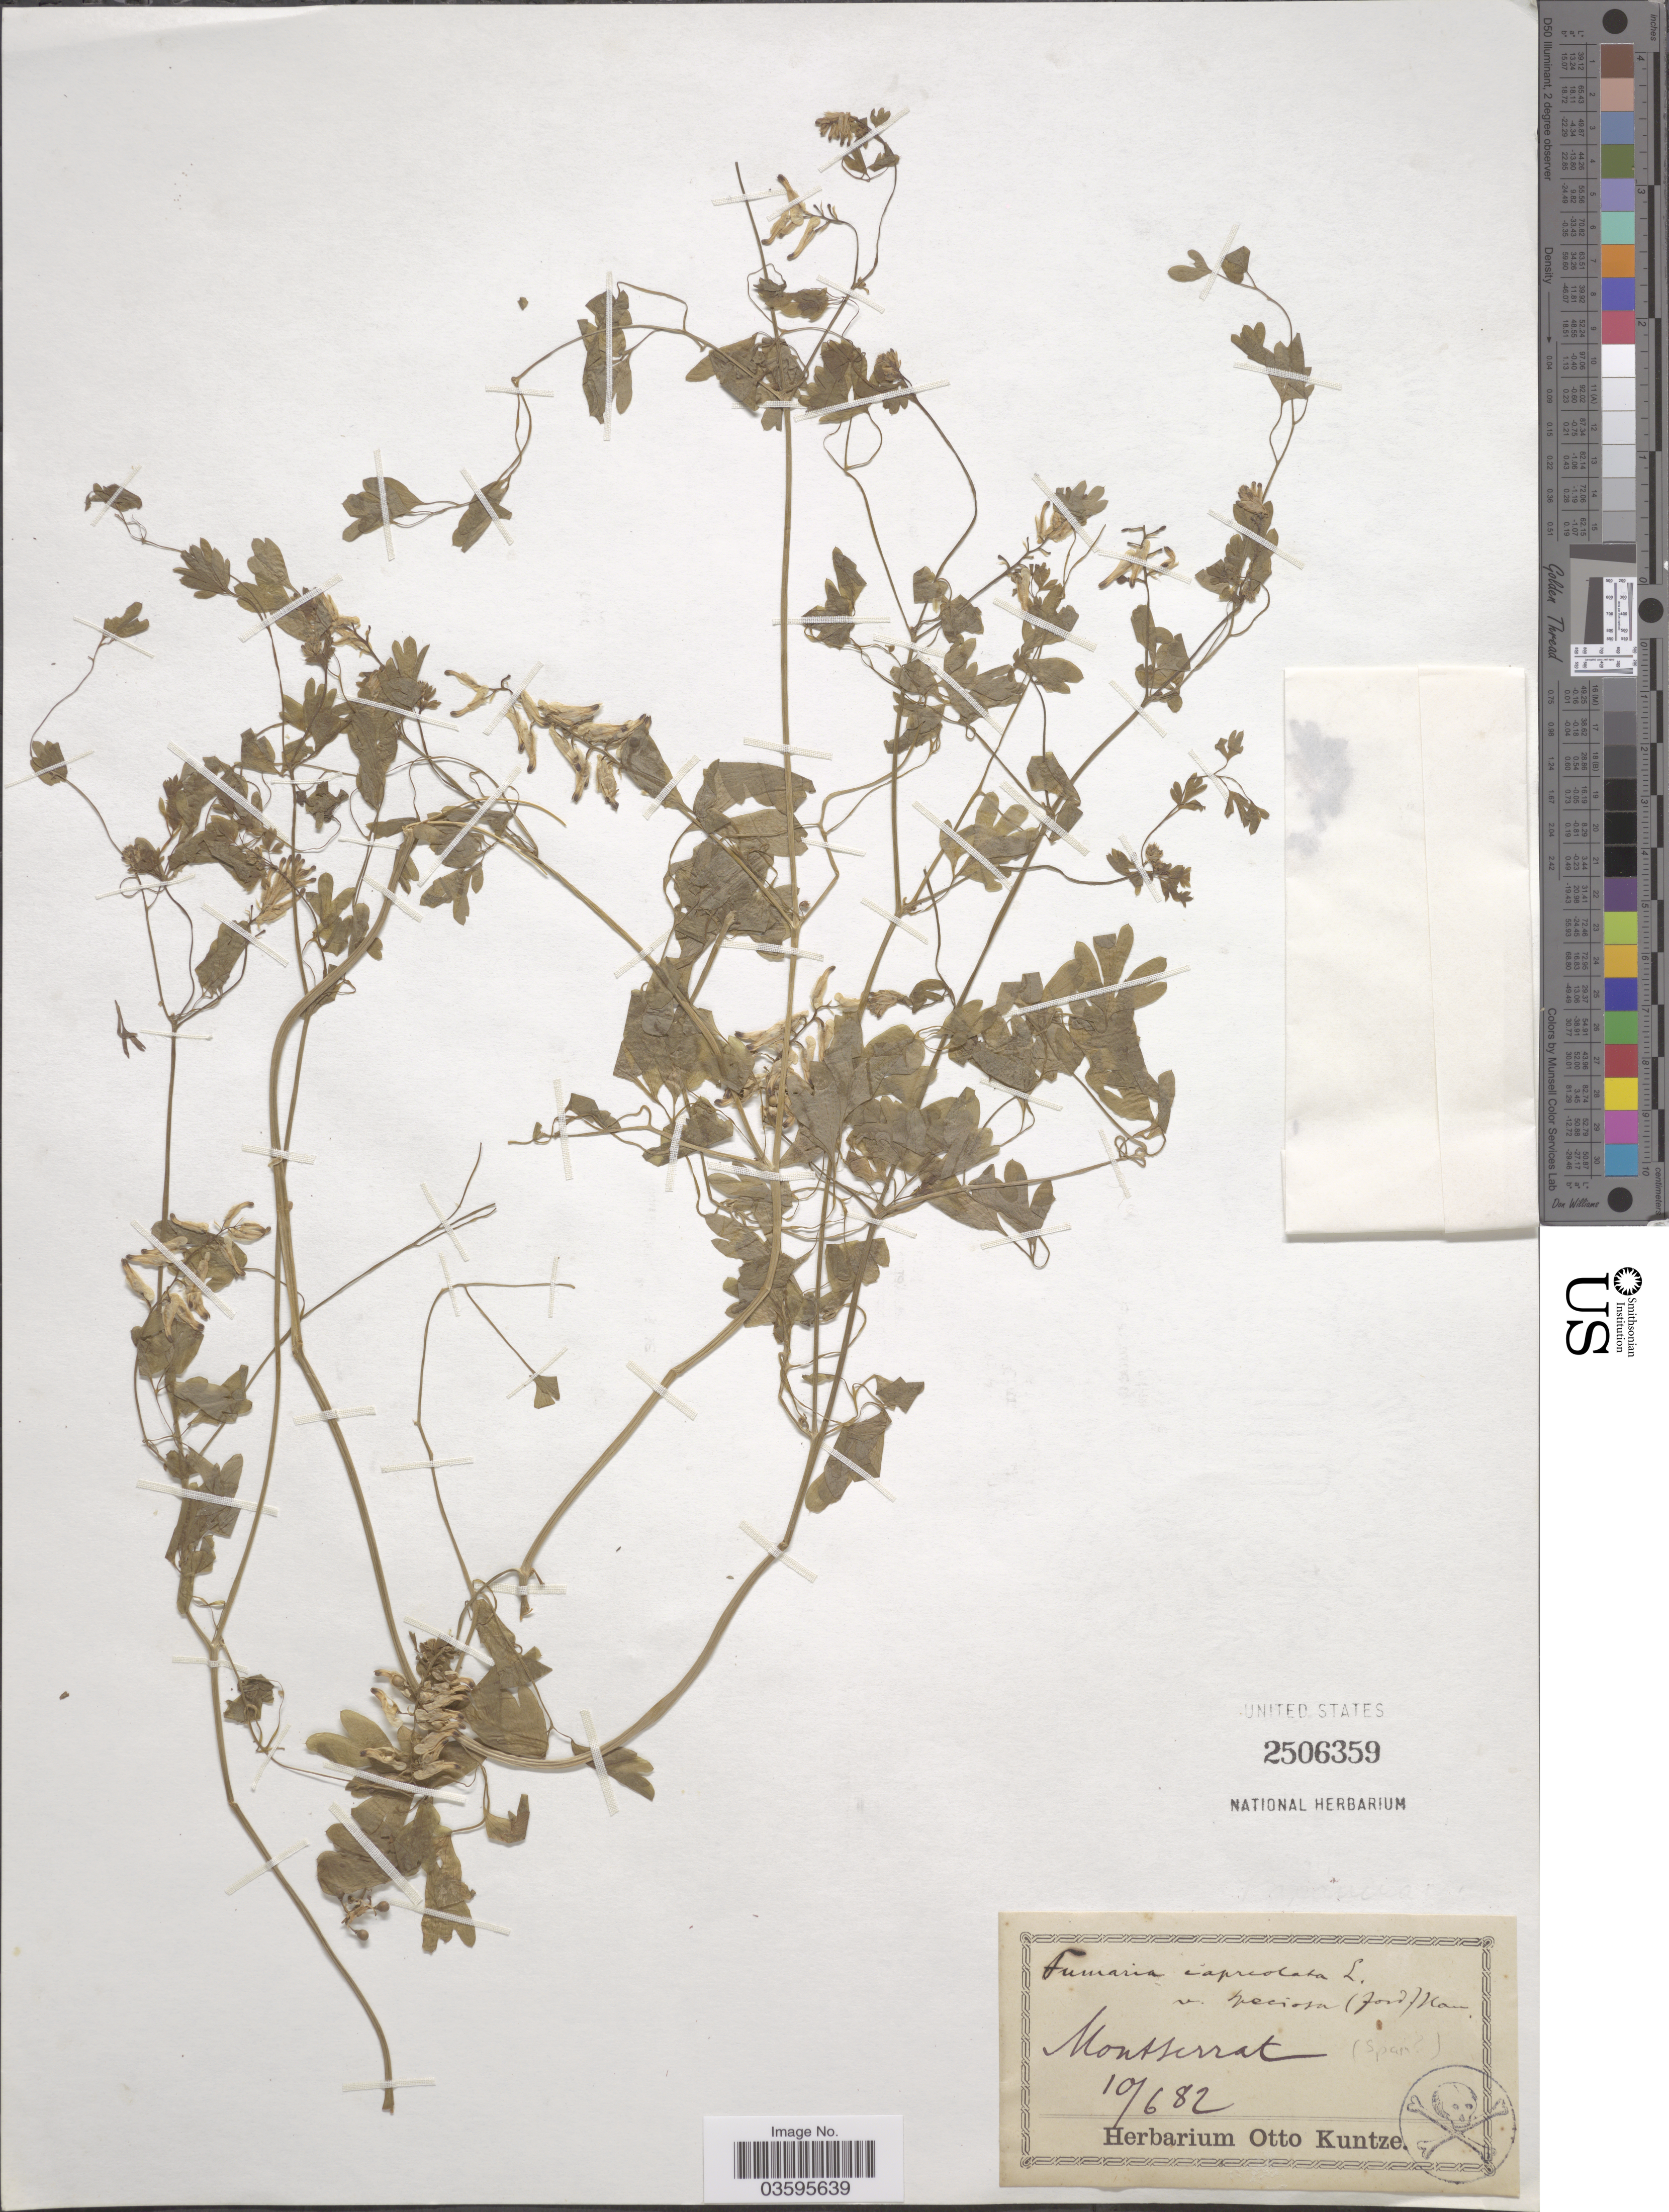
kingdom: Plantae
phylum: Tracheophyta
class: Magnoliopsida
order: Ranunculales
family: Papaveraceae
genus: Fumaria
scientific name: Fumaria capreolata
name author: L.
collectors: ex herb. Otto Kuntze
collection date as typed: Transcribed d/m/y: 10/6/82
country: Spain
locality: Montserrat.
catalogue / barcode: US 2506359